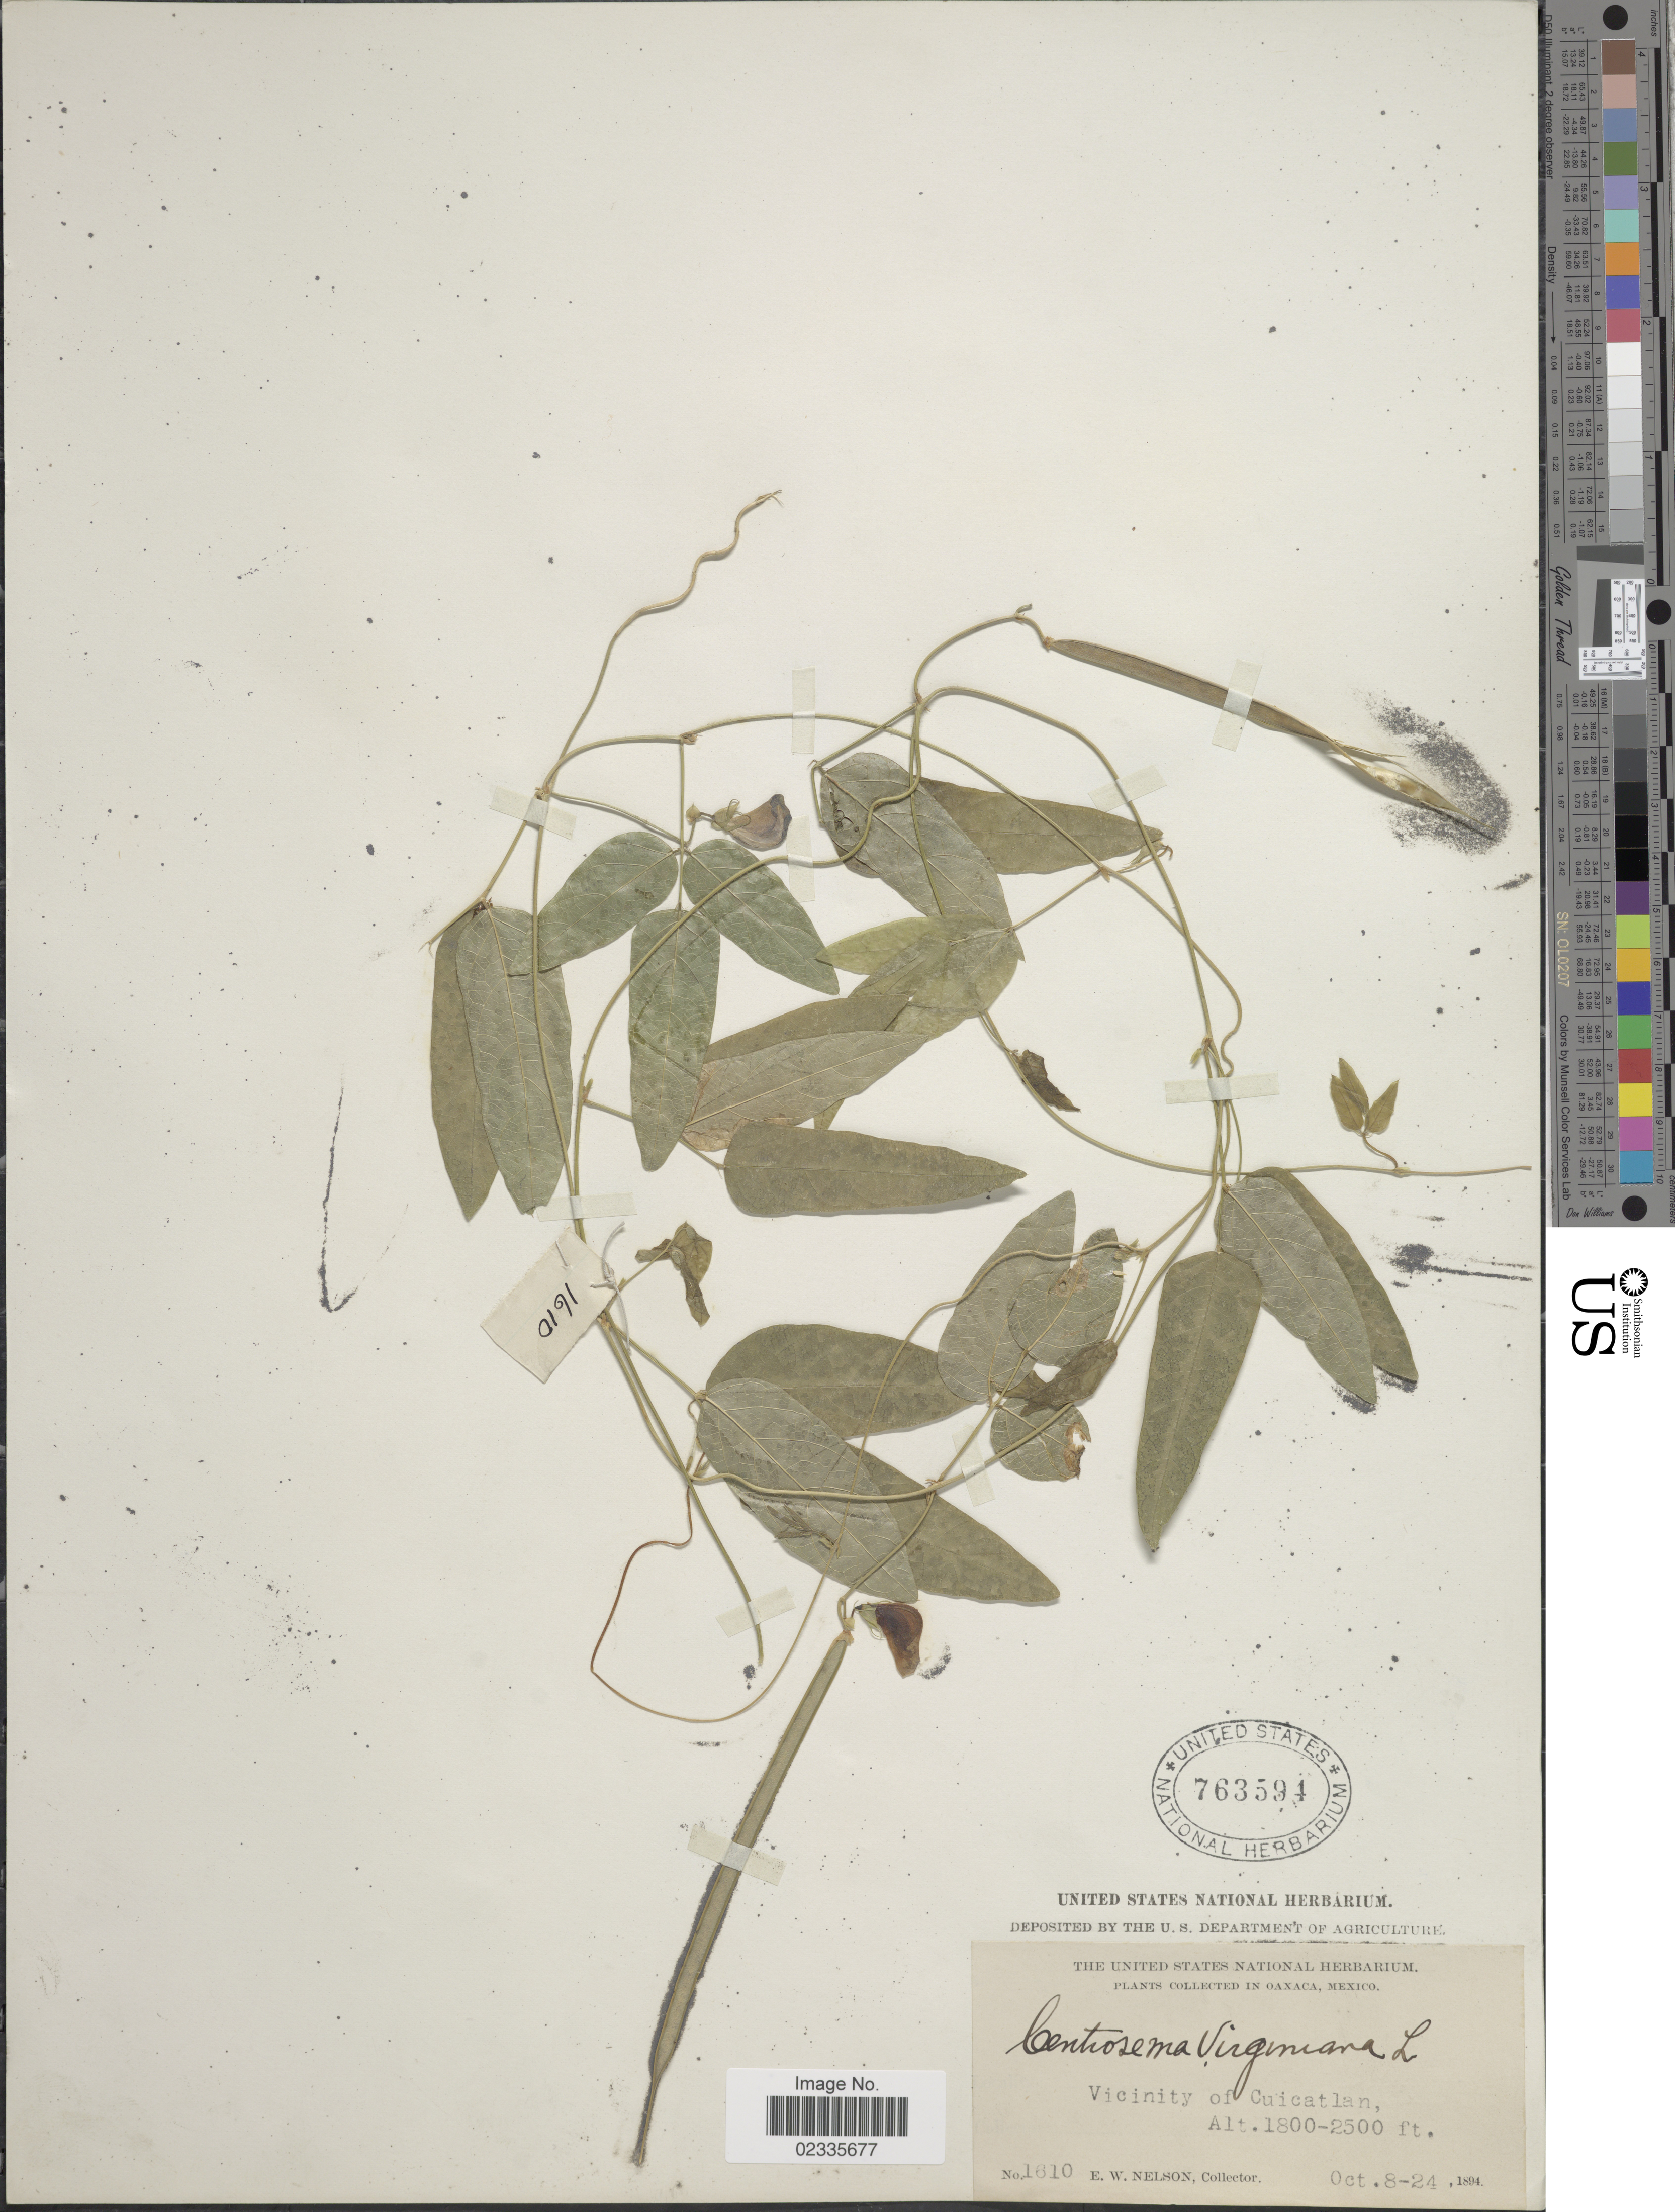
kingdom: Plantae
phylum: Tracheophyta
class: Magnoliopsida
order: Fabales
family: Fabaceae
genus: Centrosema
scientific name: Centrosema sp.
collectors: E. W. Nelson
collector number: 1610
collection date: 1894-10-08/1894-10-24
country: Mexico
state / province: Oaxaca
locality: Vicinity of Cuicatlan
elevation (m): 549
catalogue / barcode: US 763594